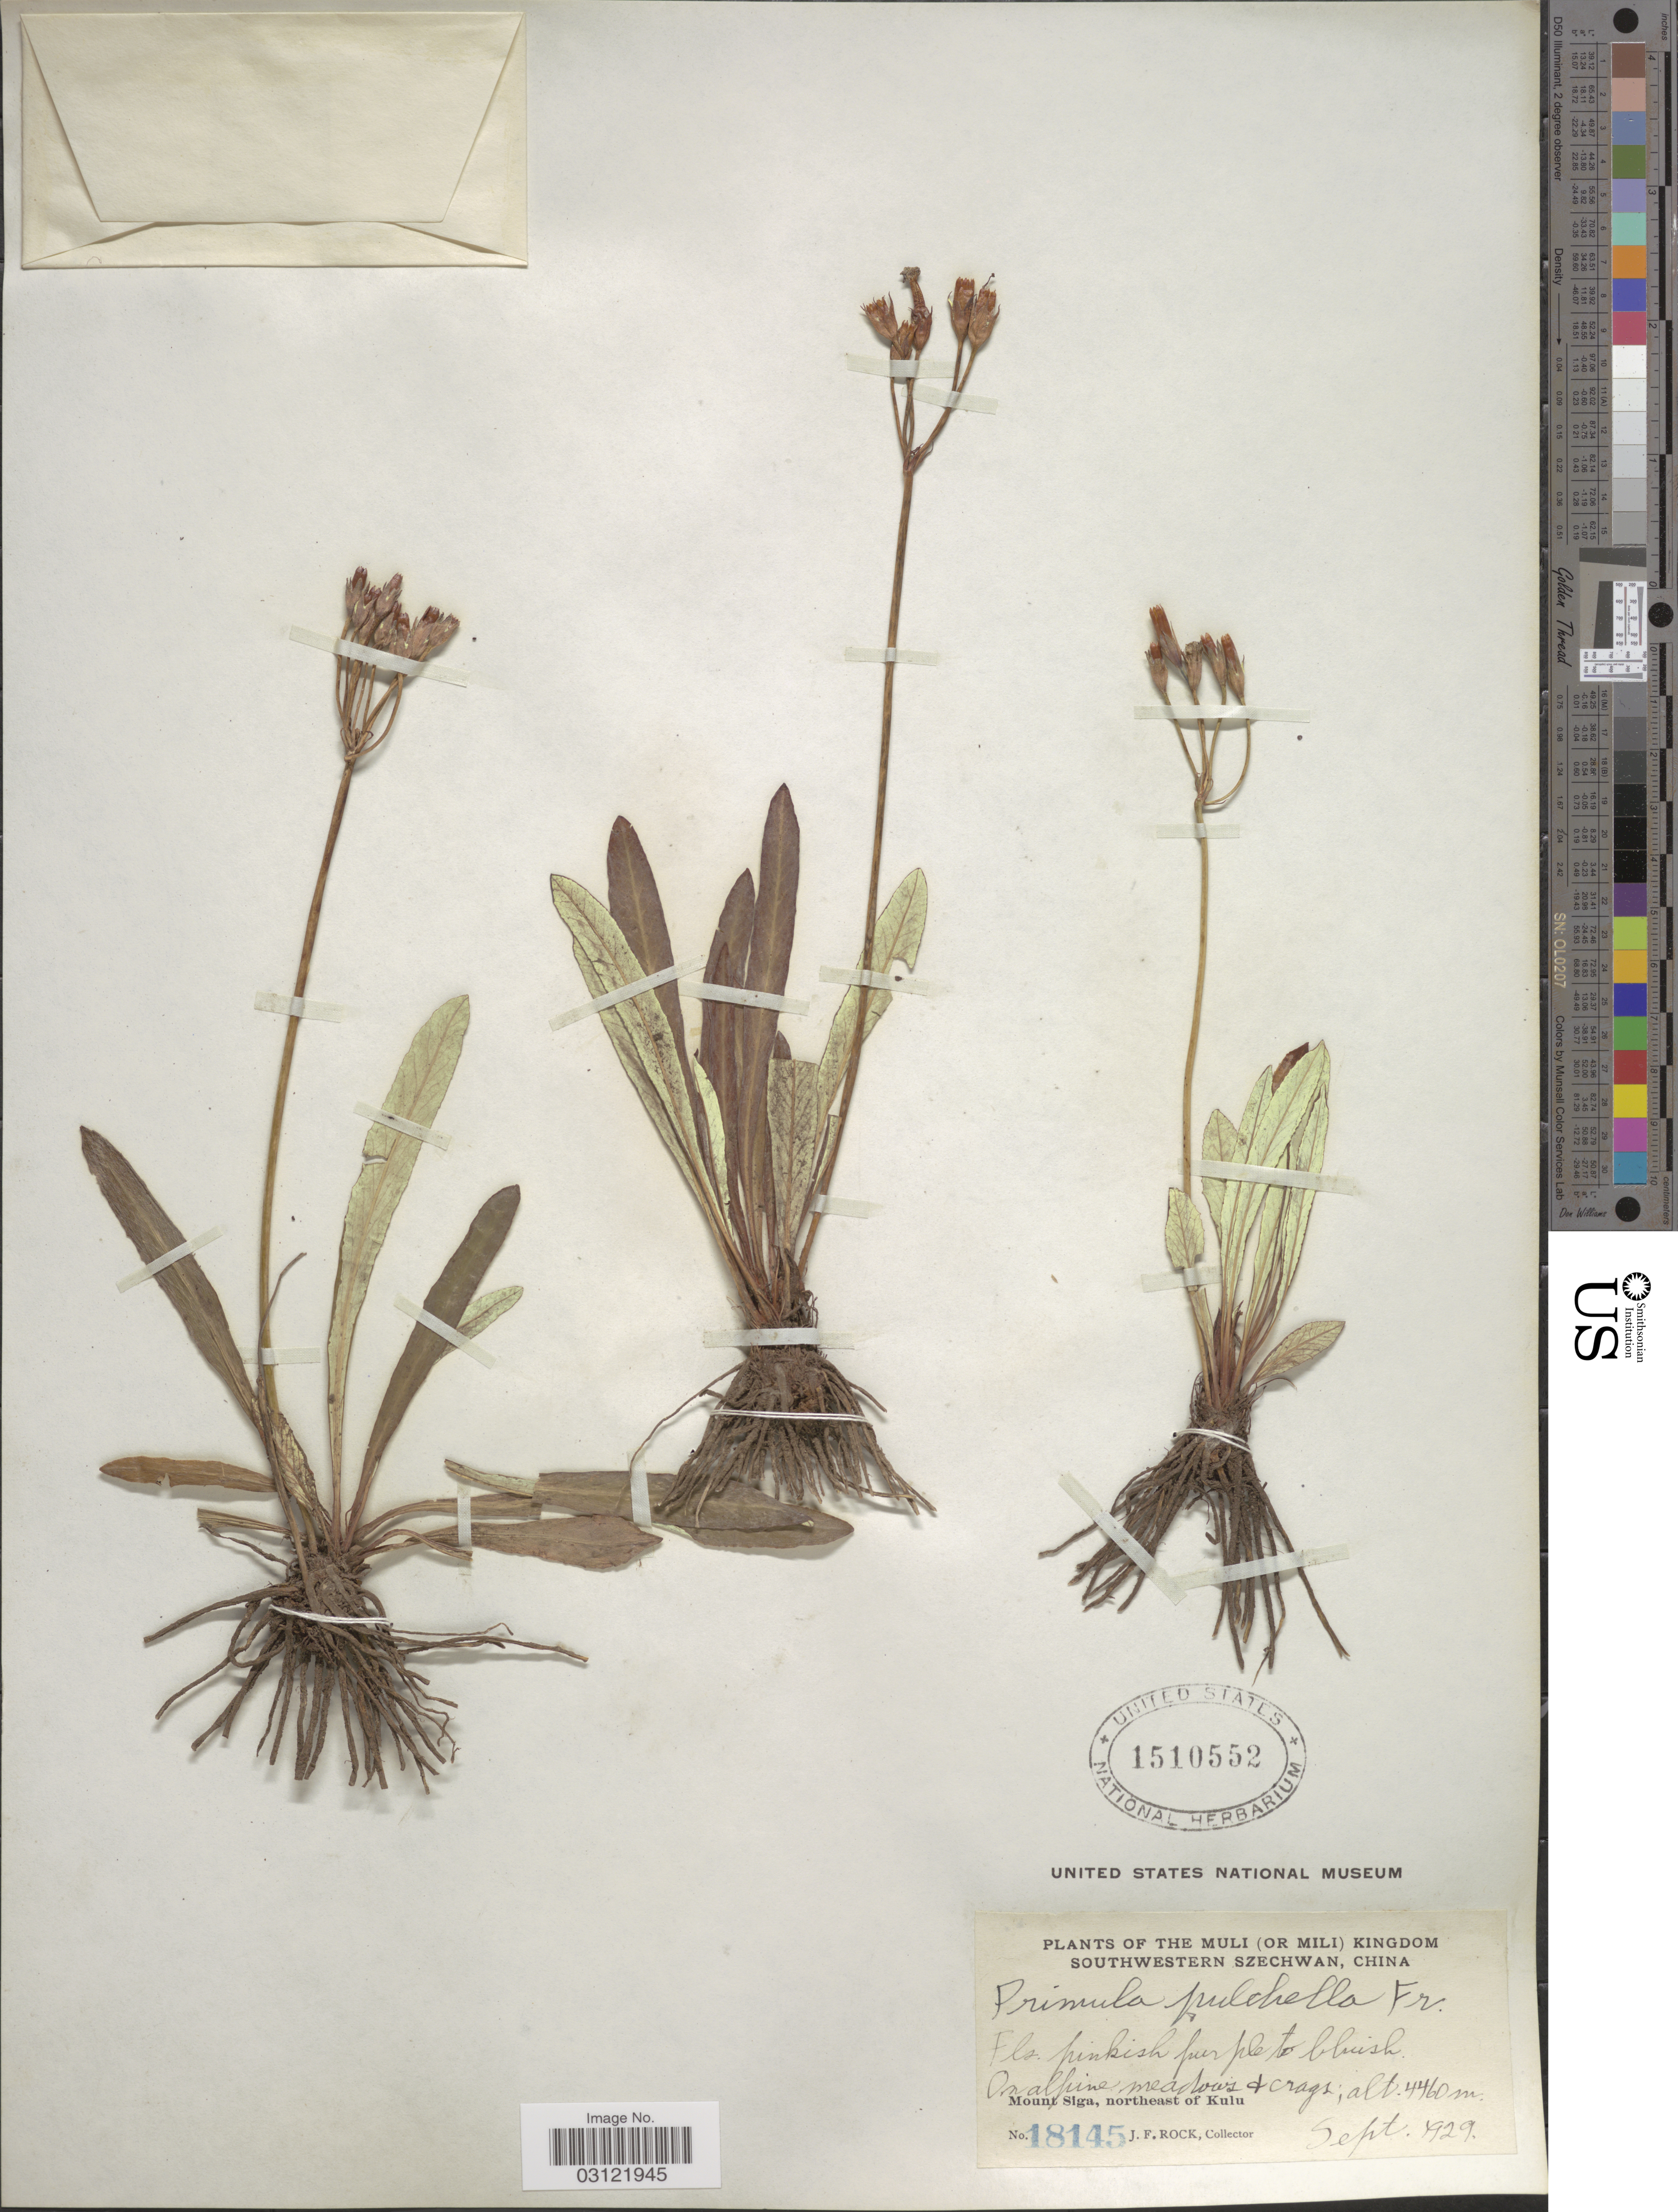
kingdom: Plantae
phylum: Tracheophyta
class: Magnoliopsida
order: Ericales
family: Primulaceae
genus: Primula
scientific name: Primula pulchella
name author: Franch.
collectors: J. Rock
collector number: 18145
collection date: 1929-09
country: China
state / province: Sichuan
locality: The Muli (or Mili) Kingdom, Southwestern Szechwan. Mount Siga, northeast of Kulu.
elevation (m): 4460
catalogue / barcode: US 1510552